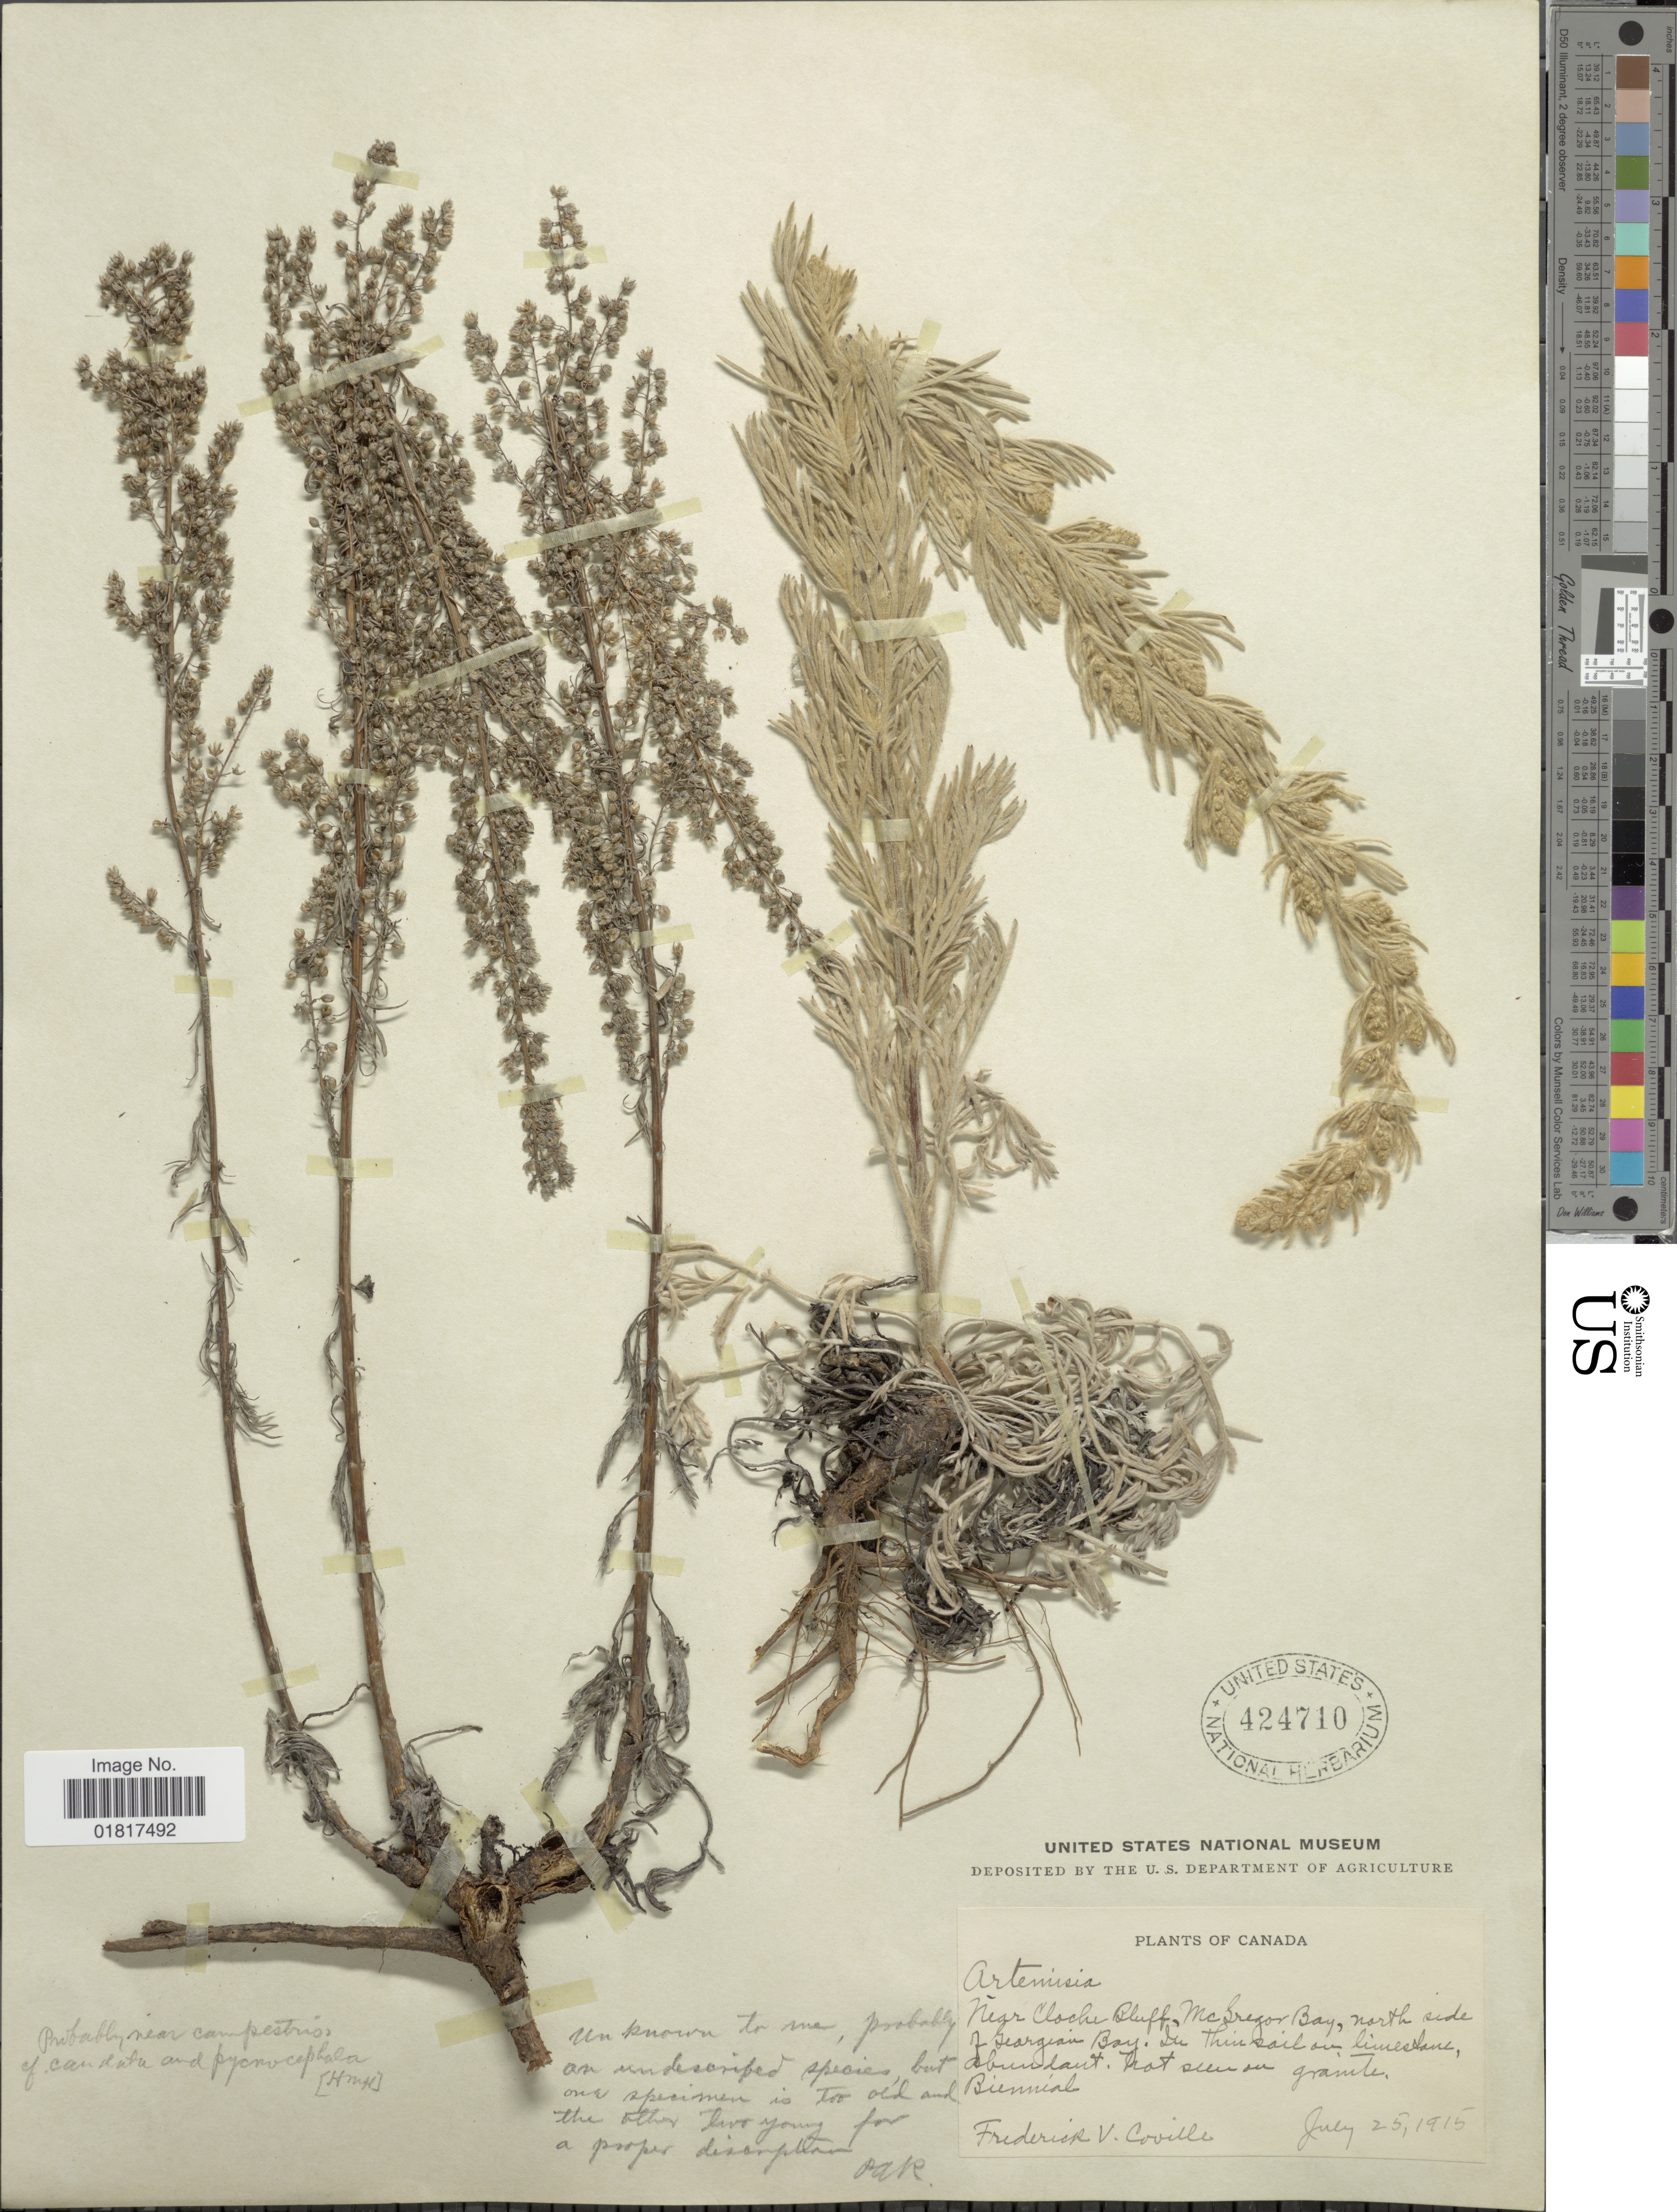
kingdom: Plantae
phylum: Tracheophyta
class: Magnoliopsida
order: Asterales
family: Asteraceae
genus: Artemisia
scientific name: Artemisia sp.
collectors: F. V. Coville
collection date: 1915-07-25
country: Canada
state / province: Ontario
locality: Near Cloche Bluff, McGregor Bay, north side of Georgian Bay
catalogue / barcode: US 424710